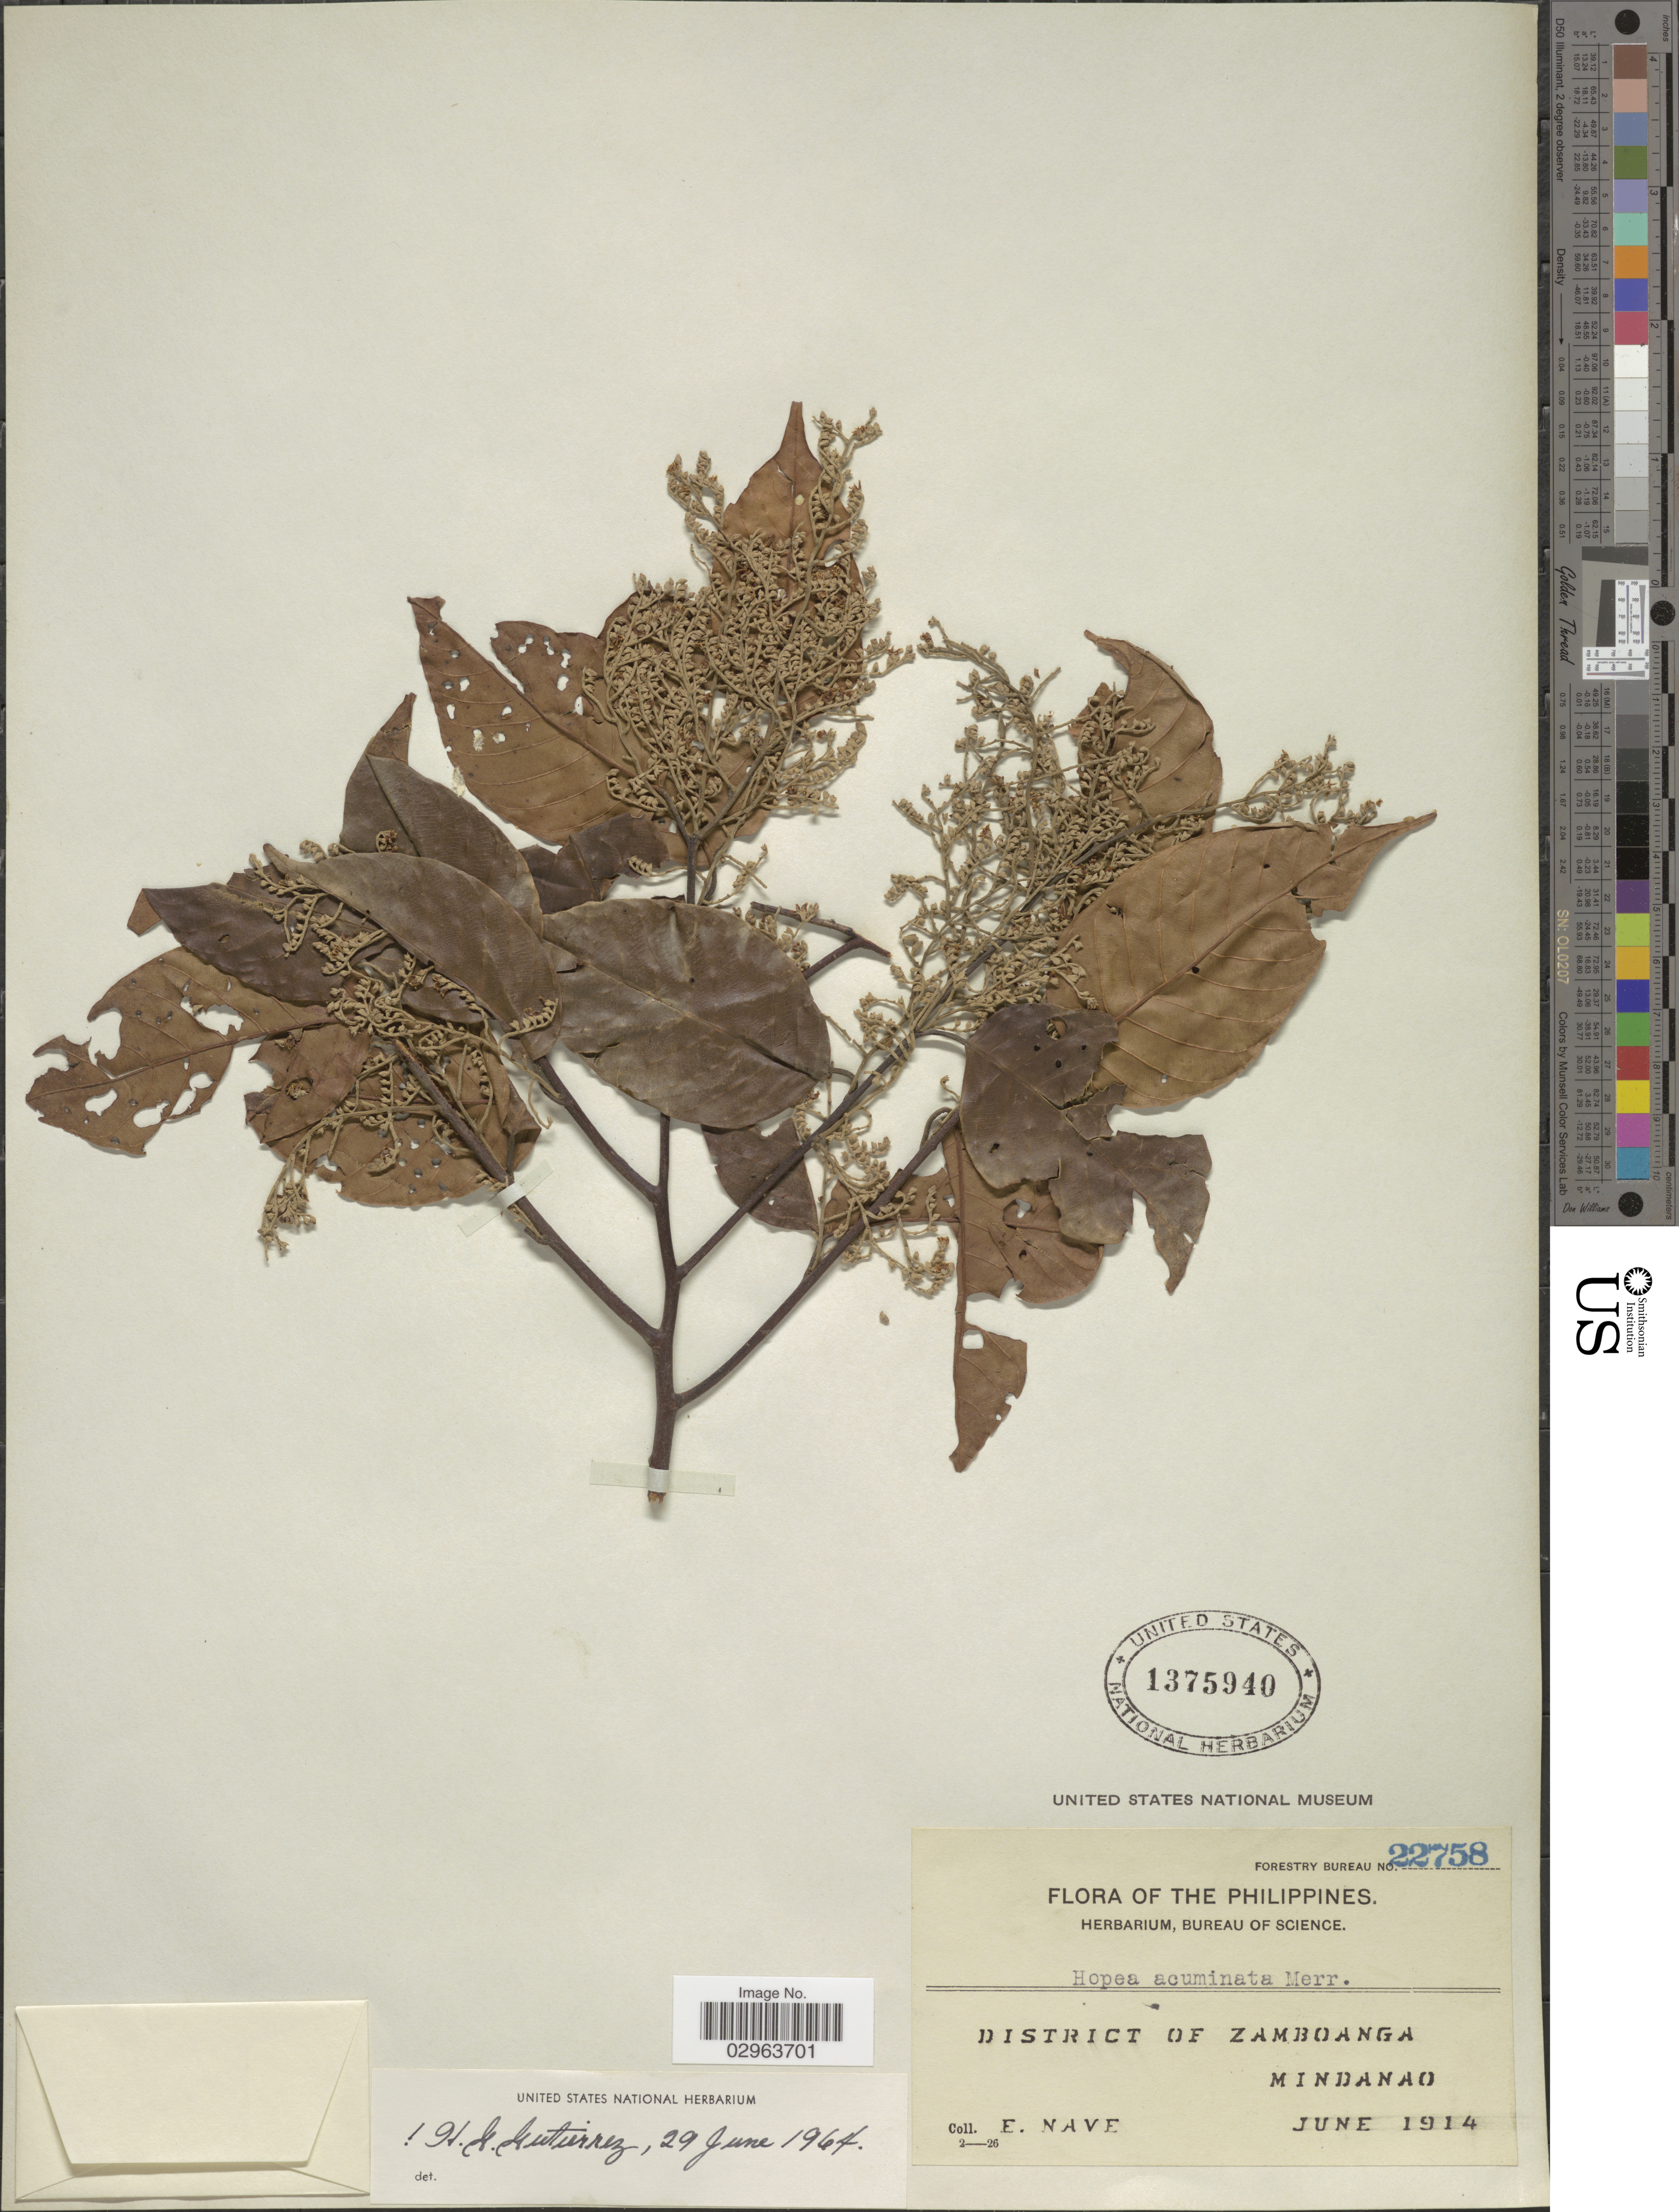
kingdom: Plantae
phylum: Tracheophyta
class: Magnoliopsida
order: Malvales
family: Dipterocarpaceae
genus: Hopea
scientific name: Hopea acuminata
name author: Merr.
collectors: E. Nave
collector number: Forestry Bureau 22758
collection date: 1914-06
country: Philippines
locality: District of Zamboanga Mindanao.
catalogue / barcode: US 1375940